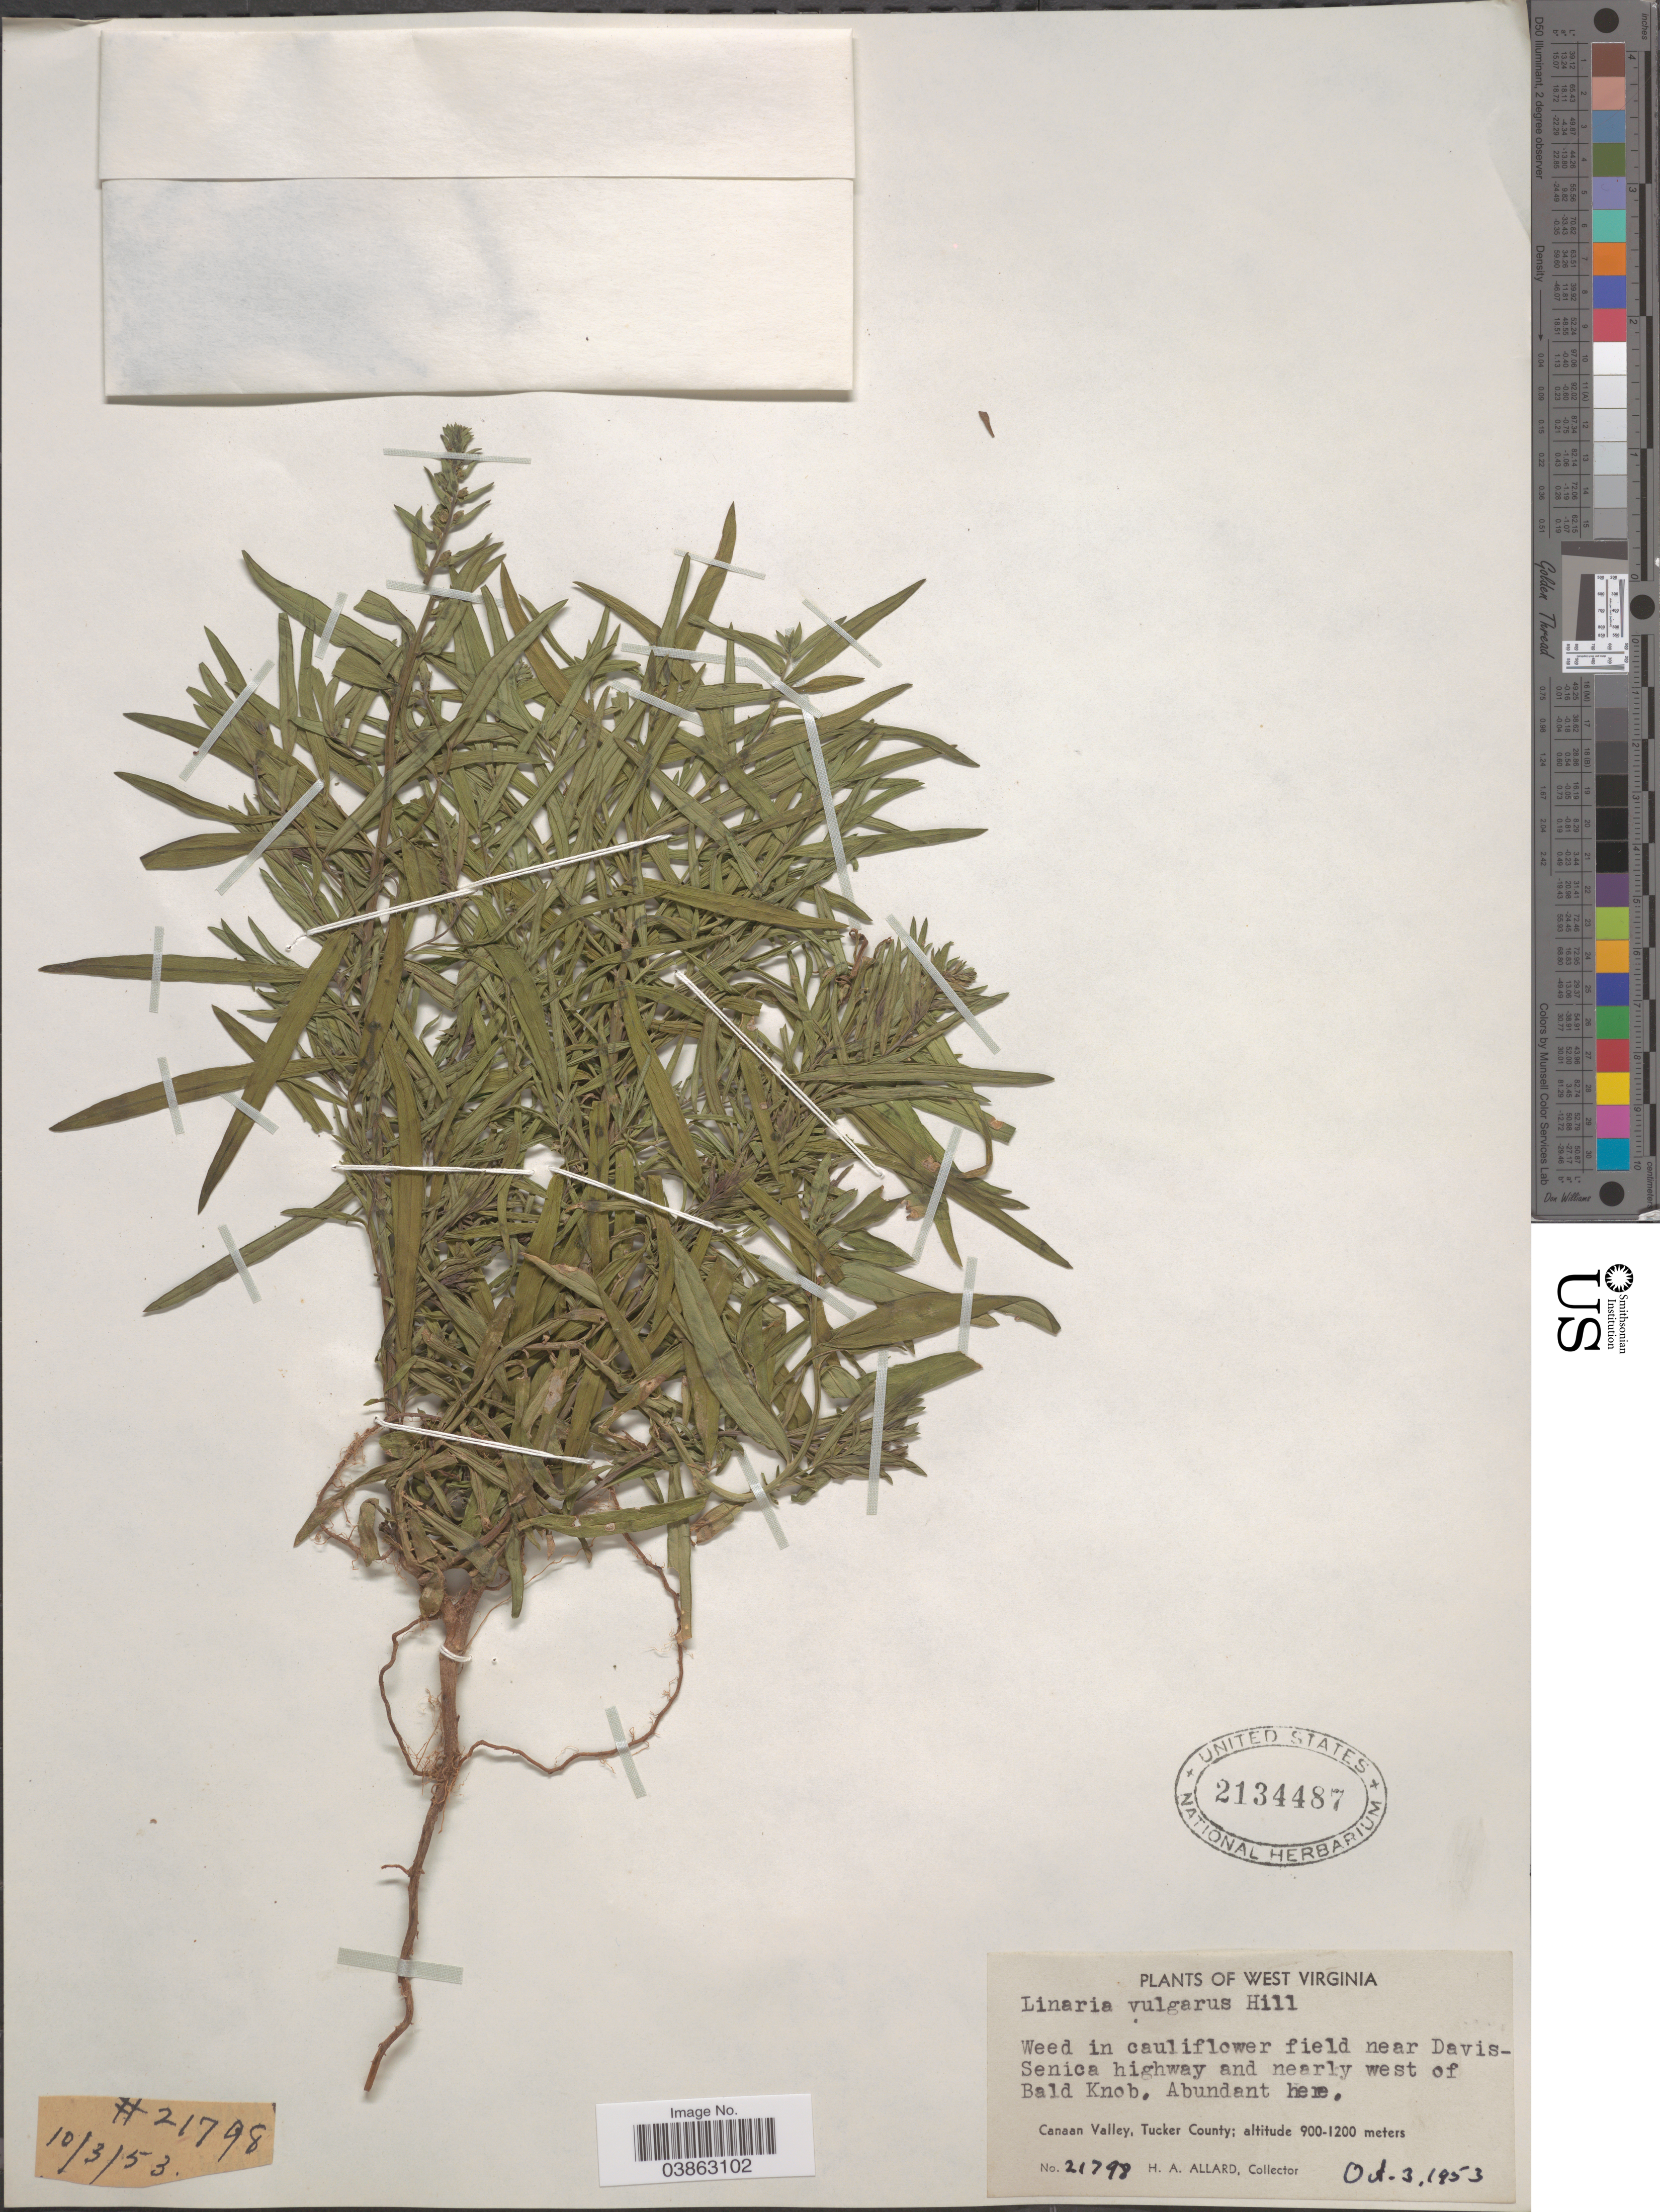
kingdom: Plantae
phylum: Tracheophyta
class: Magnoliopsida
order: Lamiales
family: Plantaginaceae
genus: Linaria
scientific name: Linaria vulgaris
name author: Mill.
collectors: H. A. Allard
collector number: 21798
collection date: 1953-10-03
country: United States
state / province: West Virginia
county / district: Tucker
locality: Field near Davis-Senica highway and nearly west of Bald Knob. Canaan Valley, Tucker County.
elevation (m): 900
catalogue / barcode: US 2134487